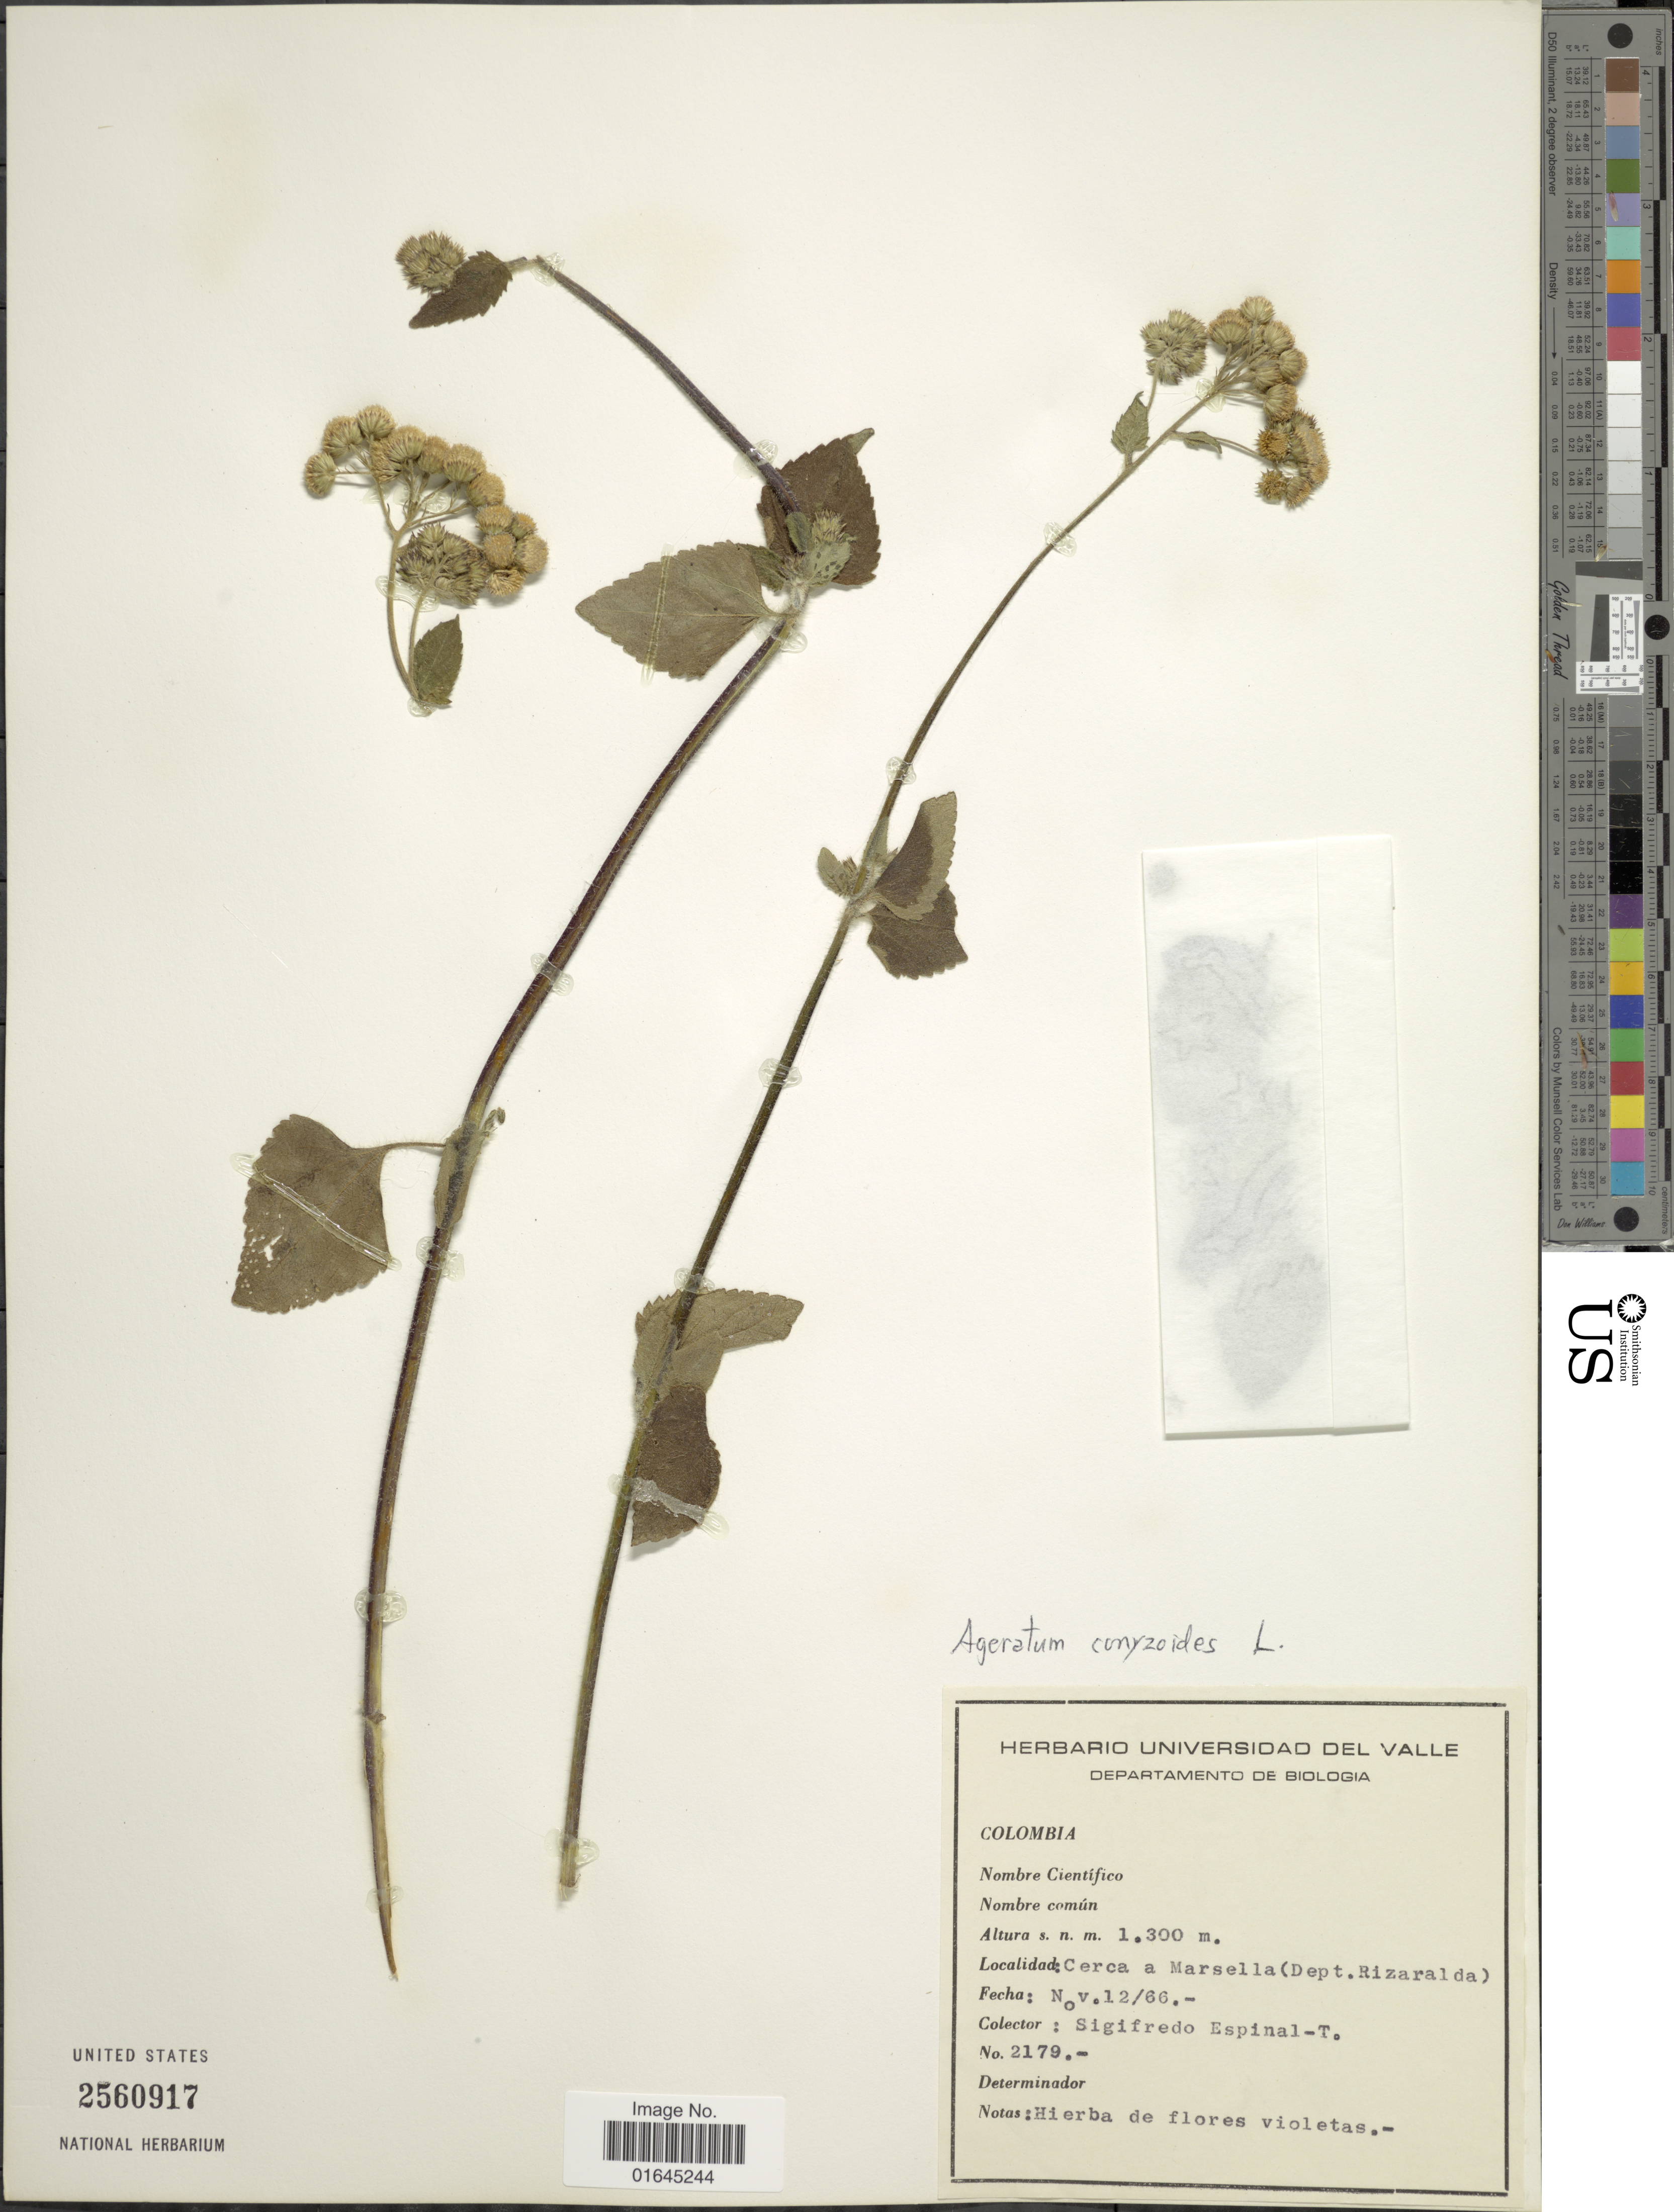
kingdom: Plantae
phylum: Tracheophyta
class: Magnoliopsida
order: Asterales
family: Asteraceae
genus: Ageratum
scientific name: Ageratum conyzoides subsp. conyzoides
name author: L.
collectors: S. T. Espinal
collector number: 2179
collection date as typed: Transcribed d/m/y: 12/11/66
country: Colombia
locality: Cerca a Marsella (Dept. Rizaralda).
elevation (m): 1300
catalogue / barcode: US 2560917